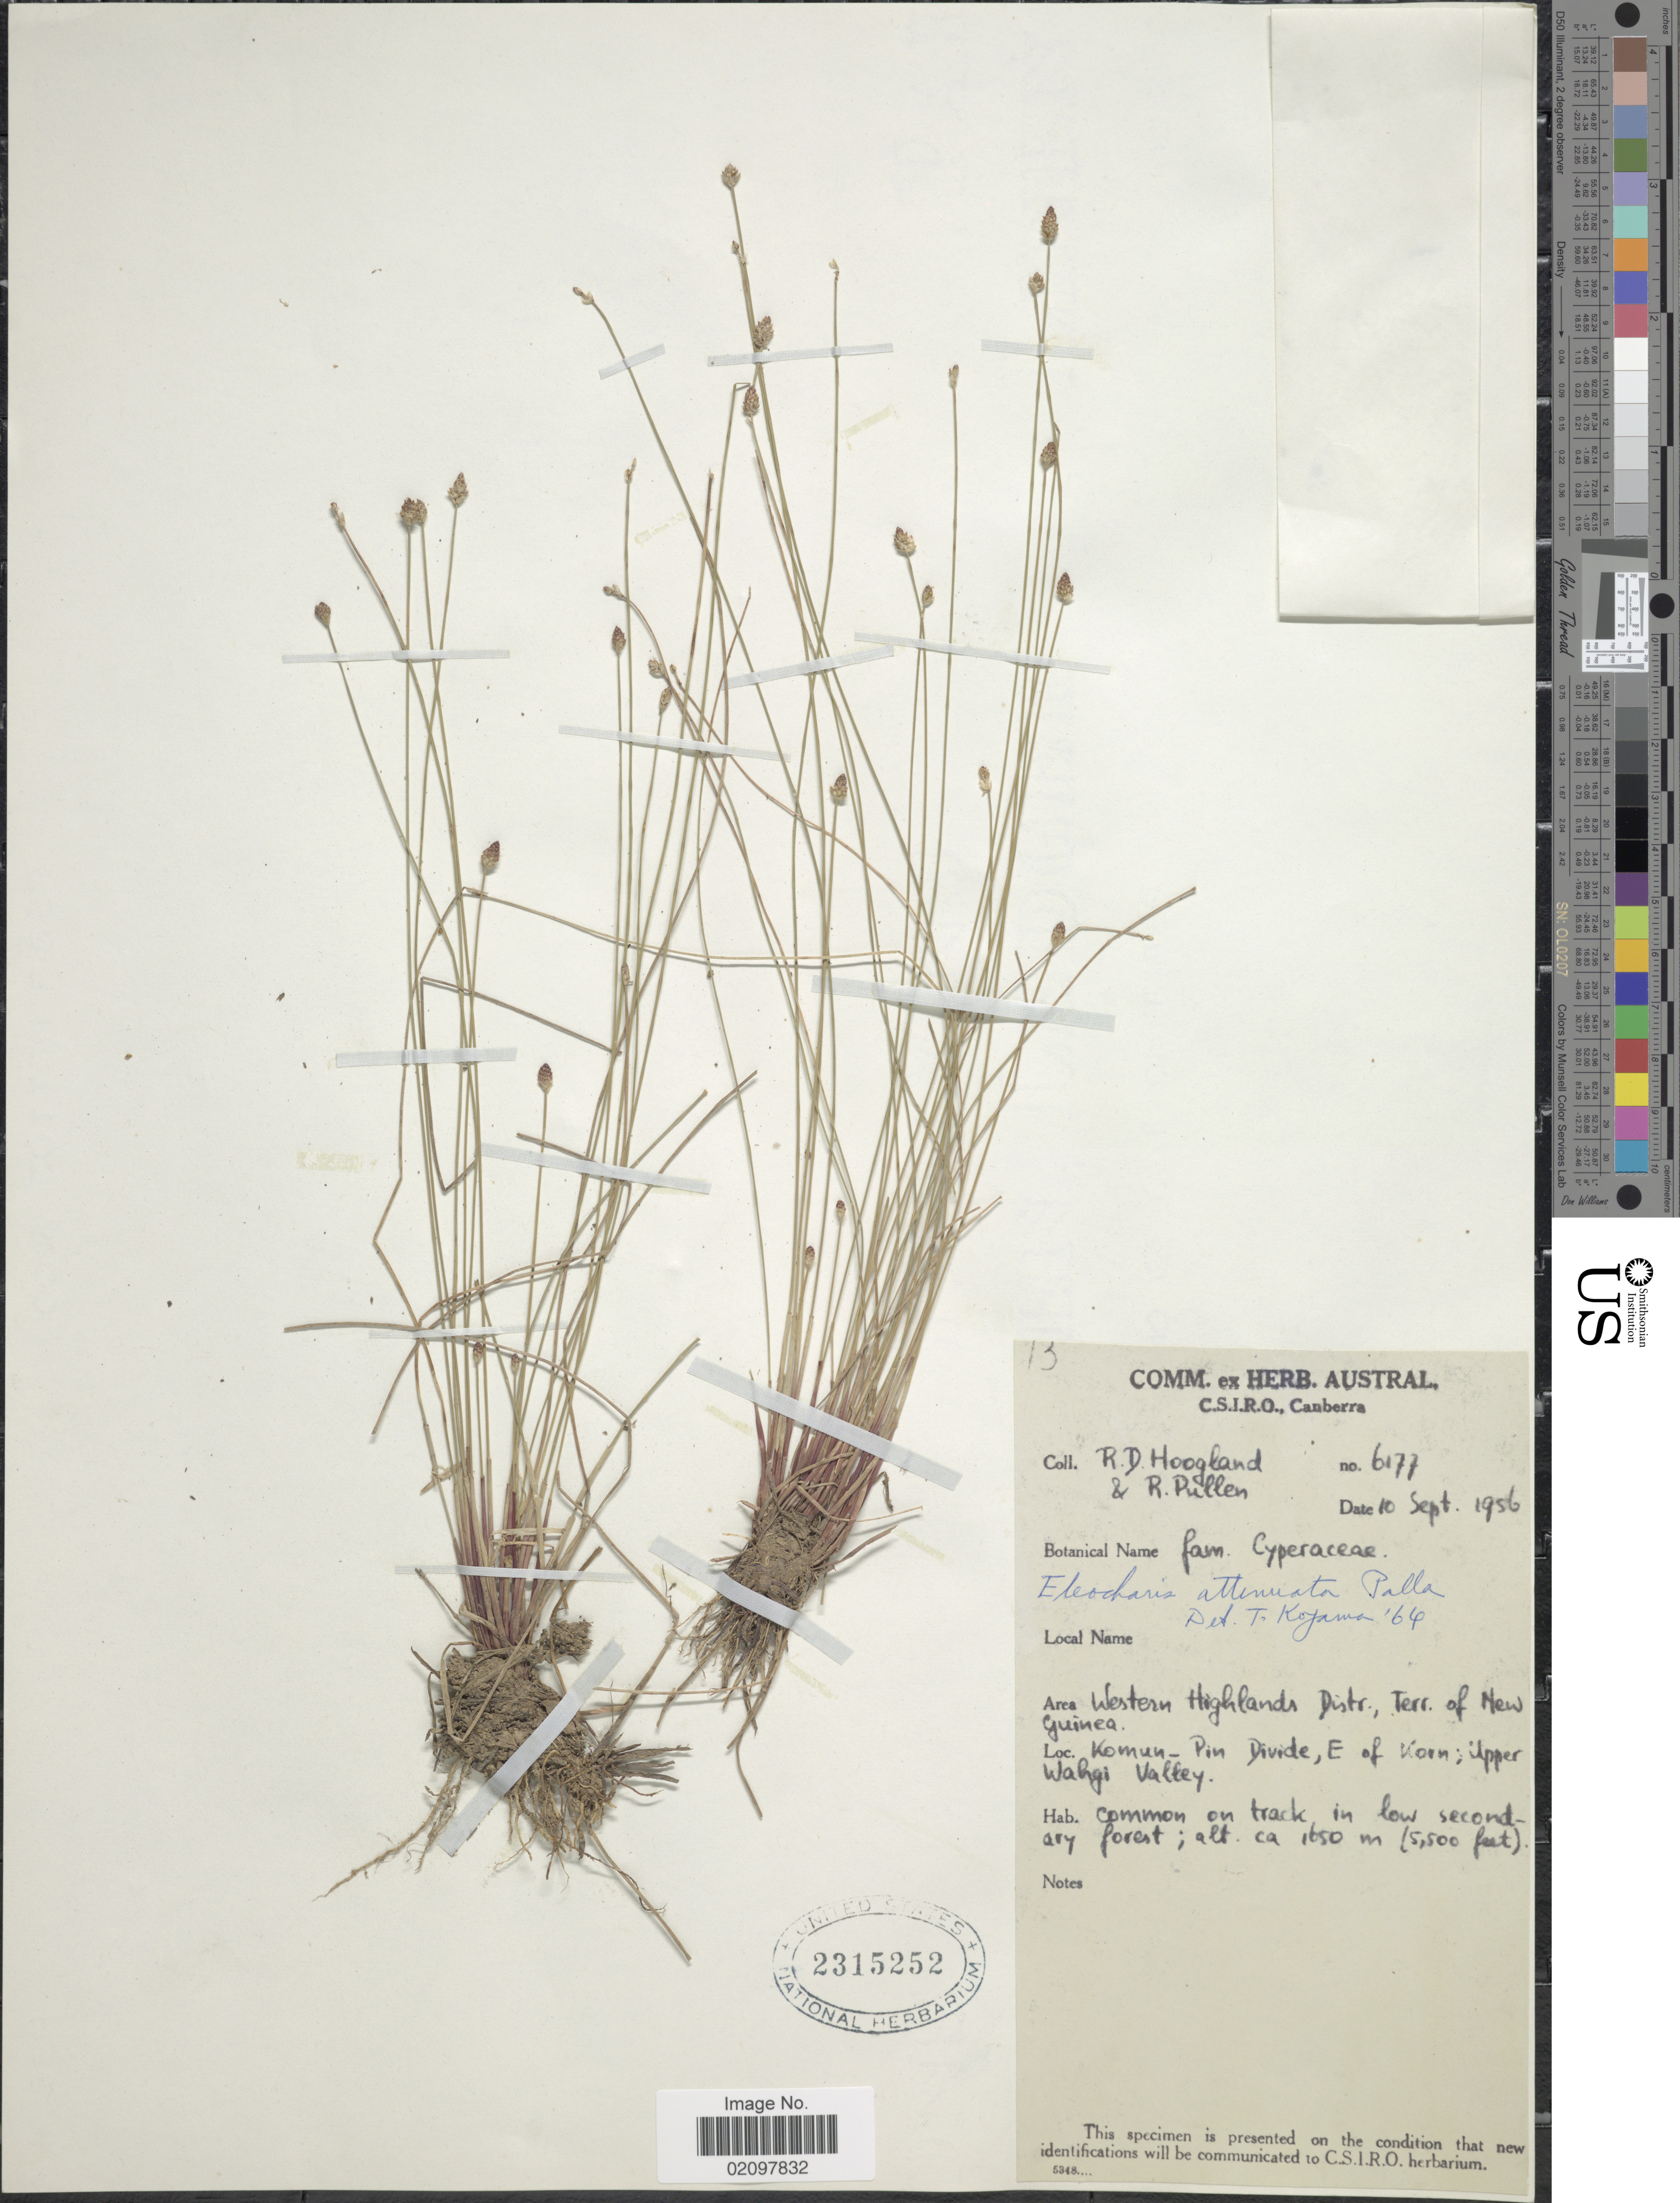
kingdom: Plantae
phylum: Tracheophyta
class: Liliopsida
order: Poales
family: Cyperaceae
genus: Eleocharis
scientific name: Eleocharis attenuata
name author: (Franch. & Sav.) Palla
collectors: R. D. Hoogland & R. Pullen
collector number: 6177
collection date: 1956-09-10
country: Papua New Guinea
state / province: Western Highlands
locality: Western Highlands Distr., Terr. of New Guinea. Komun-Pin Divide, E of Korn; Upper Wahgi Valley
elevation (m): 1650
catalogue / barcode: US 2315252